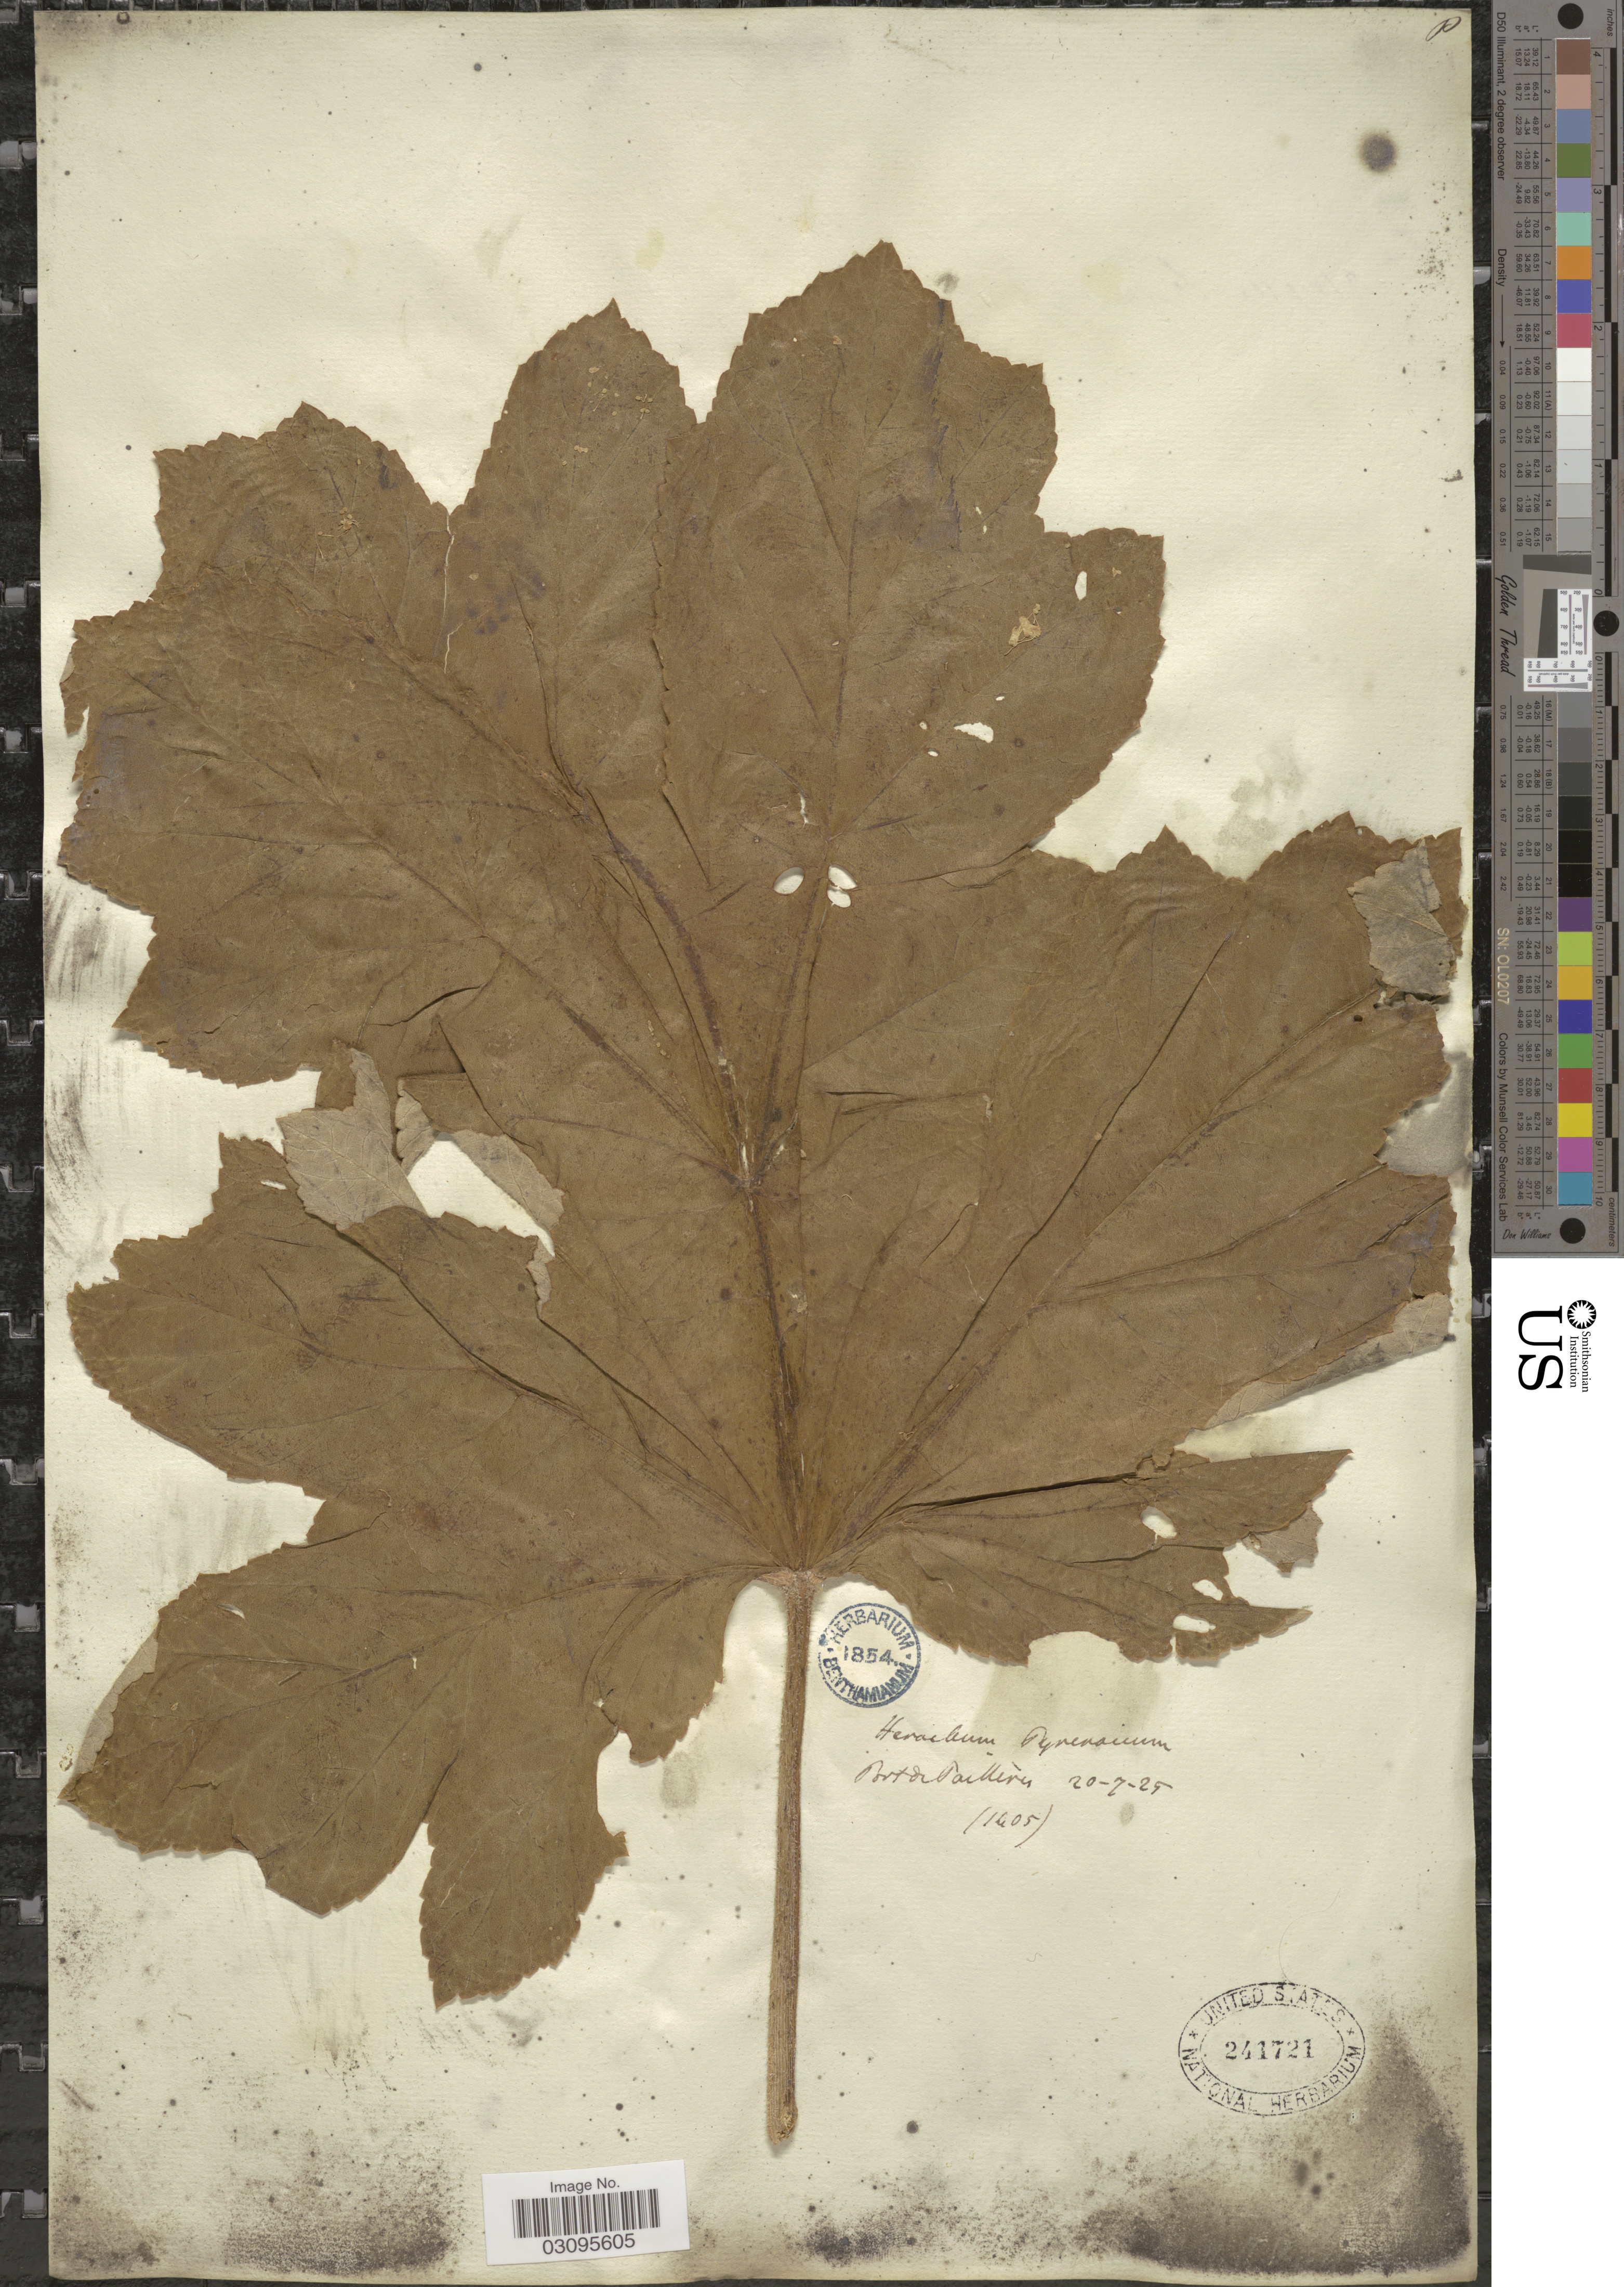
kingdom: Plantae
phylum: Tracheophyta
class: Magnoliopsida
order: Apiales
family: Apiaceae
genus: Heracleum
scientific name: Heracleum pyrenaicum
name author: Lam.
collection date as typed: Transcribed d/m/y: 20/7/25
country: France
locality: Port de Pailheres.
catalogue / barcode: US 241721